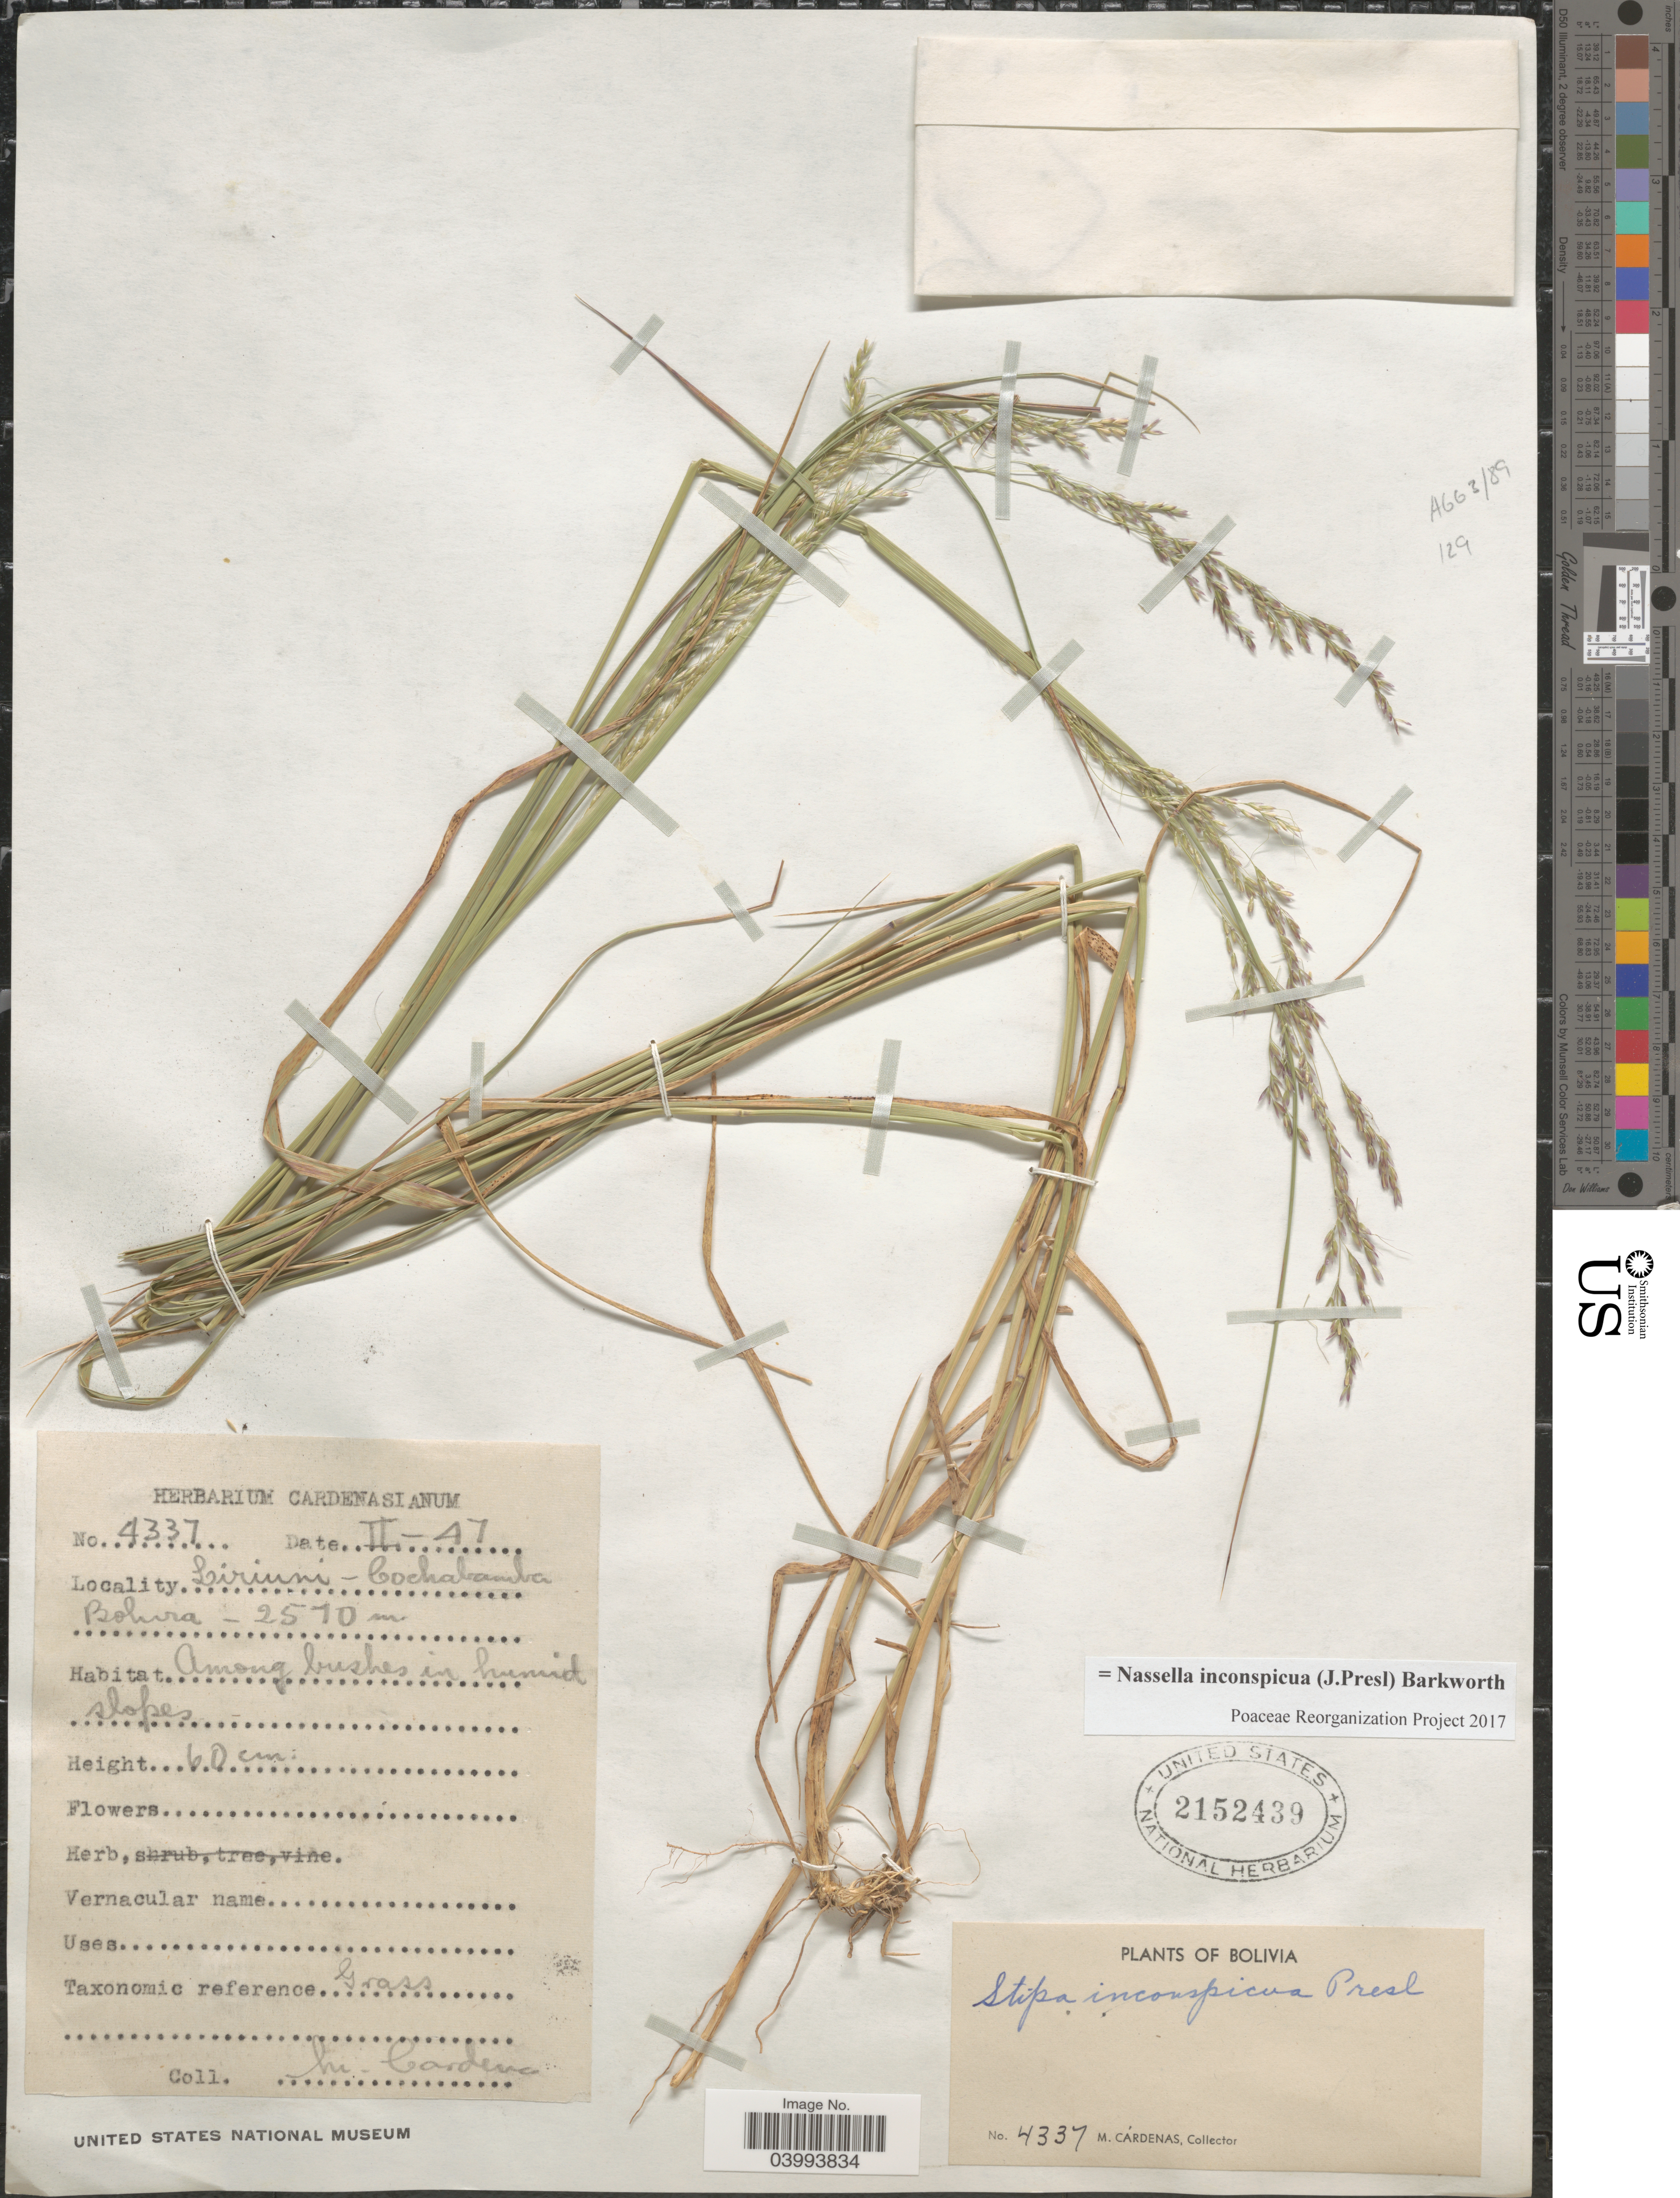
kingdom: Plantae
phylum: Tracheophyta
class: Liliopsida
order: Poales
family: Poaceae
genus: Nassella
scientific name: Nassella inconspicua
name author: (J. Presl) Barkworth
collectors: M. Cárdenas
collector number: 4337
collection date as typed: Transcribed d/m/y: /2/47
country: Bolivia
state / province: Cochabamba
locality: Liriuni.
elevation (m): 2510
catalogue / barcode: US 2152439